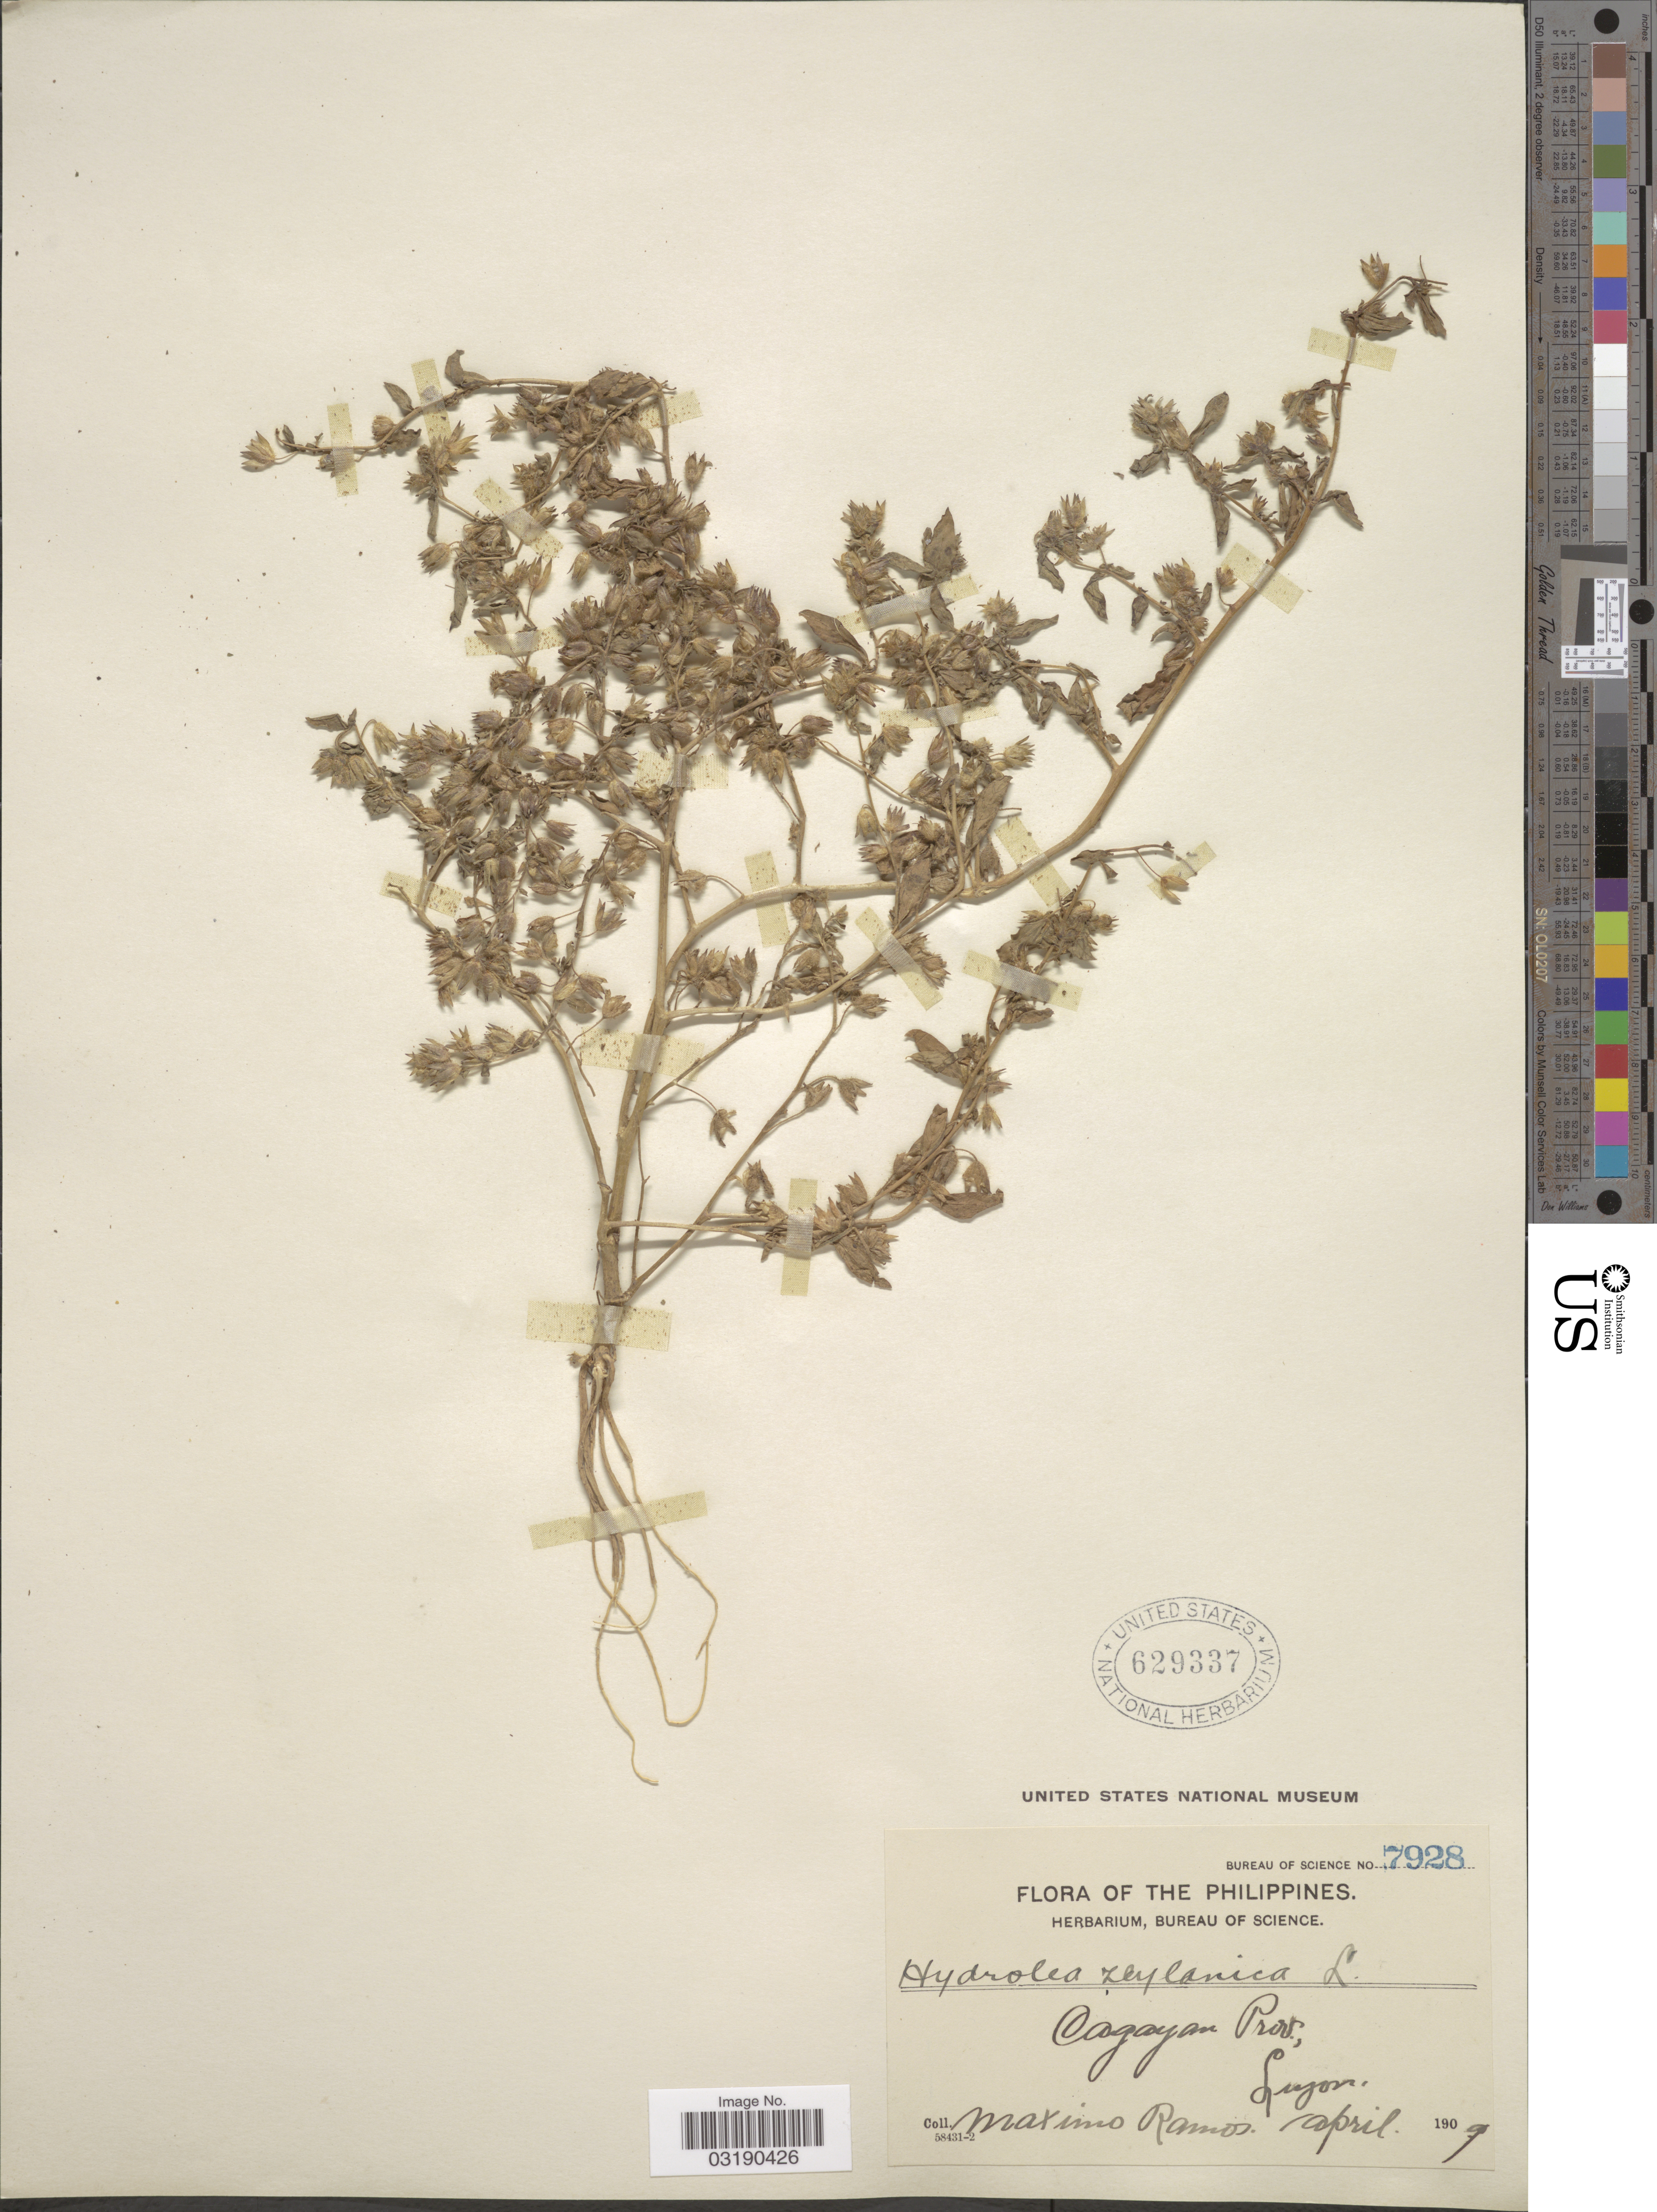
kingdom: Plantae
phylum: Tracheophyta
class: Magnoliopsida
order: Solanales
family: Hydroleaceae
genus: Hydrolea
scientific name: Hydrolea zeylanica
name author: (L.) Vahl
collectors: M. Ramos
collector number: Bureau of Science 7928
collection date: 1909-04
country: Philippines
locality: Cagayan Prov., Luzon.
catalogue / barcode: US 629337